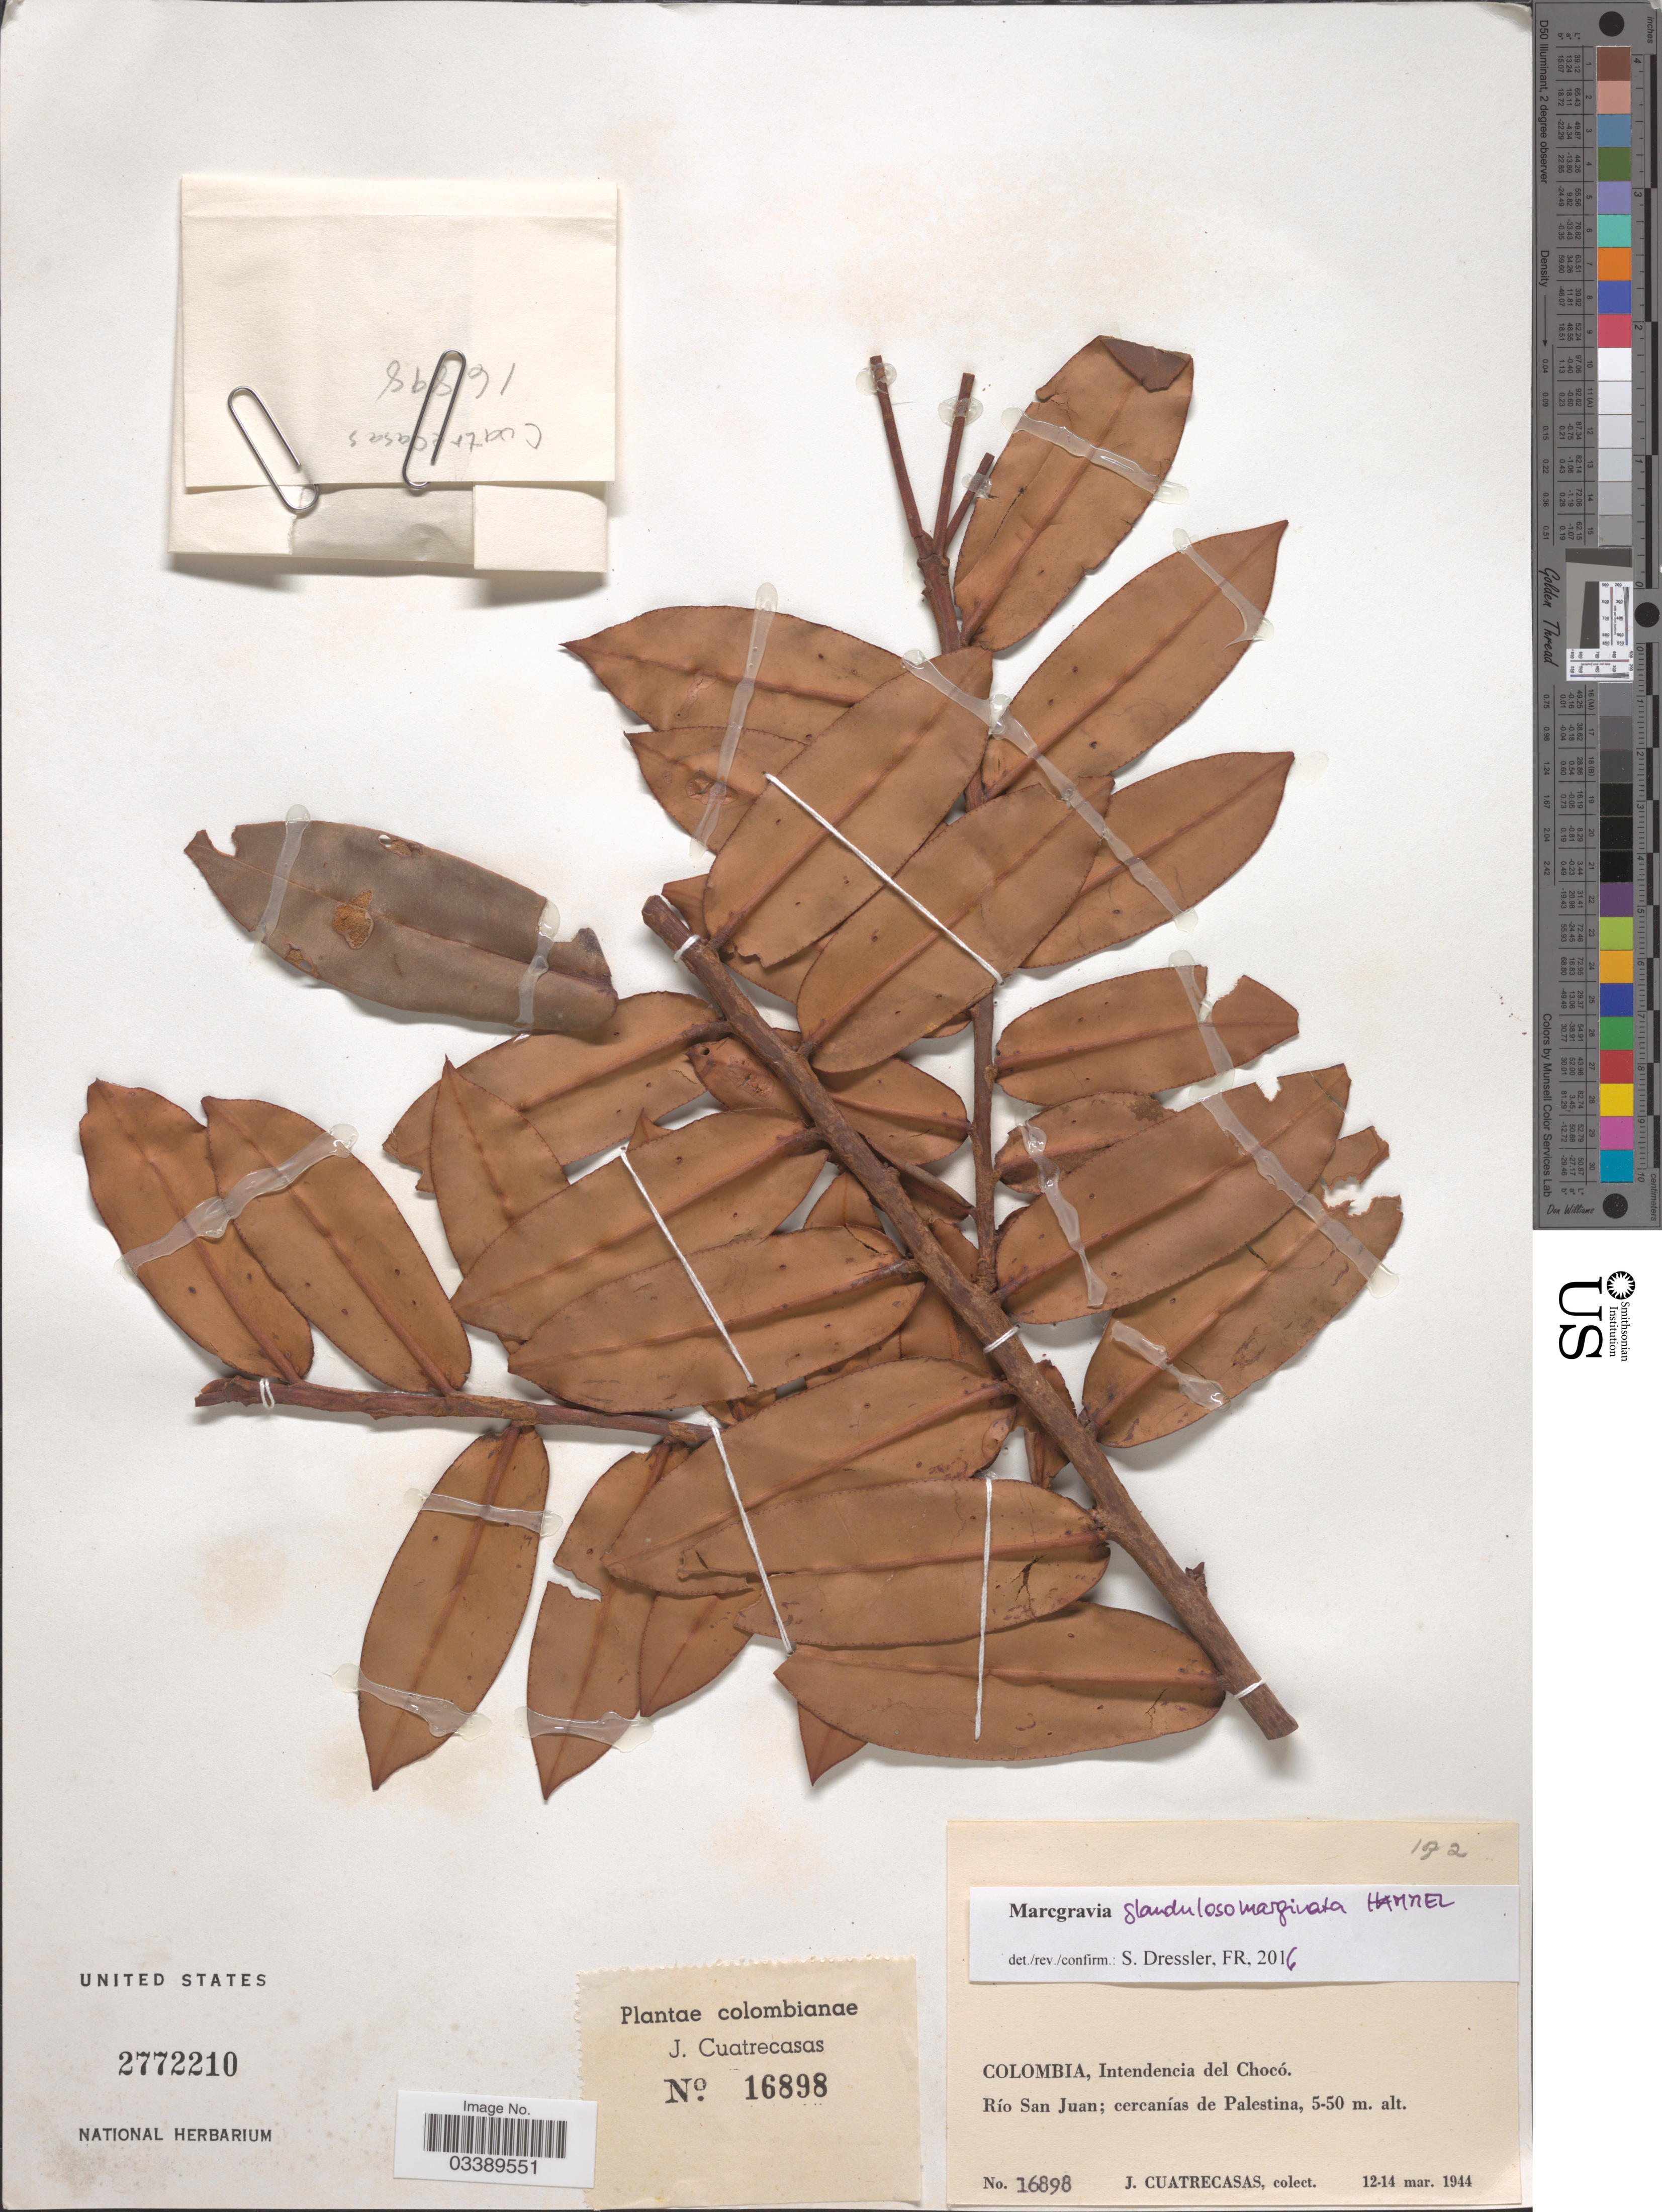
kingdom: Plantae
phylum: Tracheophyta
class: Magnoliopsida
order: Ericales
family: Marcgraviaceae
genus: Marcgravia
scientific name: Marcgravia glandulosomarginata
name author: Hammel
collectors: J. Cuatrecasas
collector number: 16898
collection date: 1944-03-12/1944-03-14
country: Colombia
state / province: Chocó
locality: Intendencia del Chocó. Río San Juan; cercanías de Palestina.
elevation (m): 5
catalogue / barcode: US 2772210